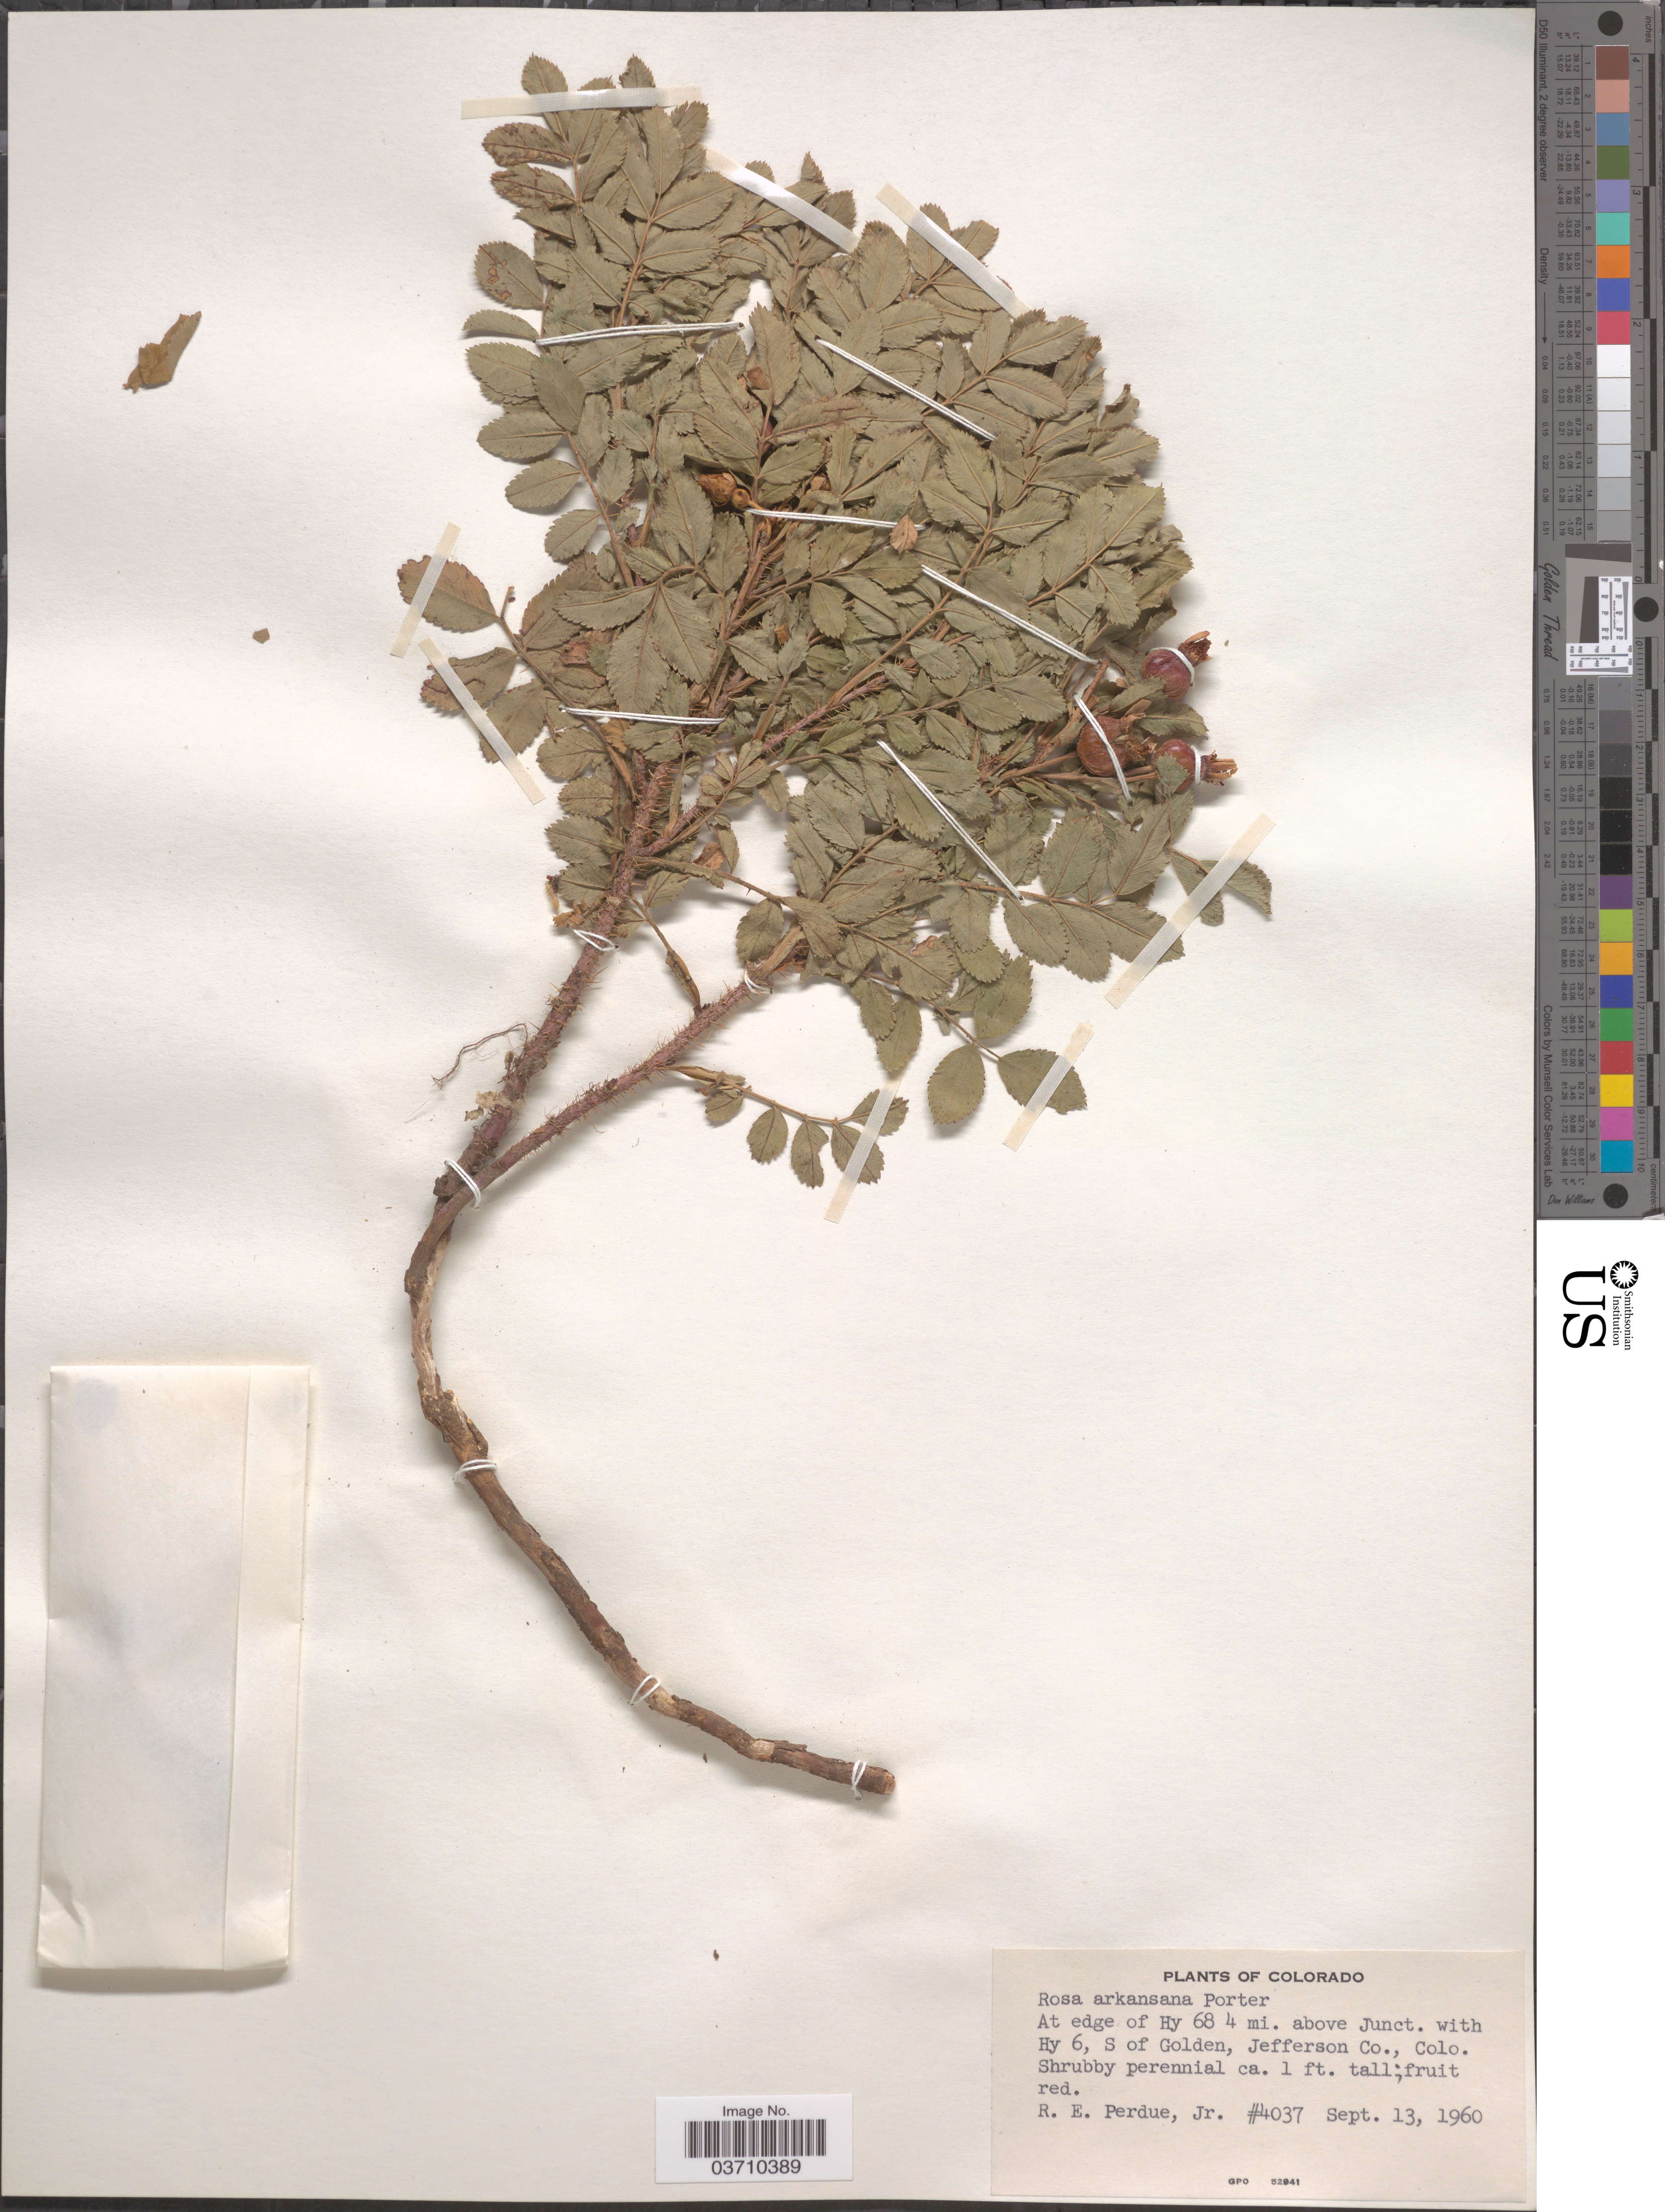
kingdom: Plantae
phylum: Tracheophyta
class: Magnoliopsida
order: Rosales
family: Rosaceae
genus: Rosa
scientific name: Rosa arkansana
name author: Porter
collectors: R. E. Perdue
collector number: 4037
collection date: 1960-09-13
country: United States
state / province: Colorado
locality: At edge of Hy 68 4 mi. above Junct. with Hy 6, S of Golden, Jefferson Co.